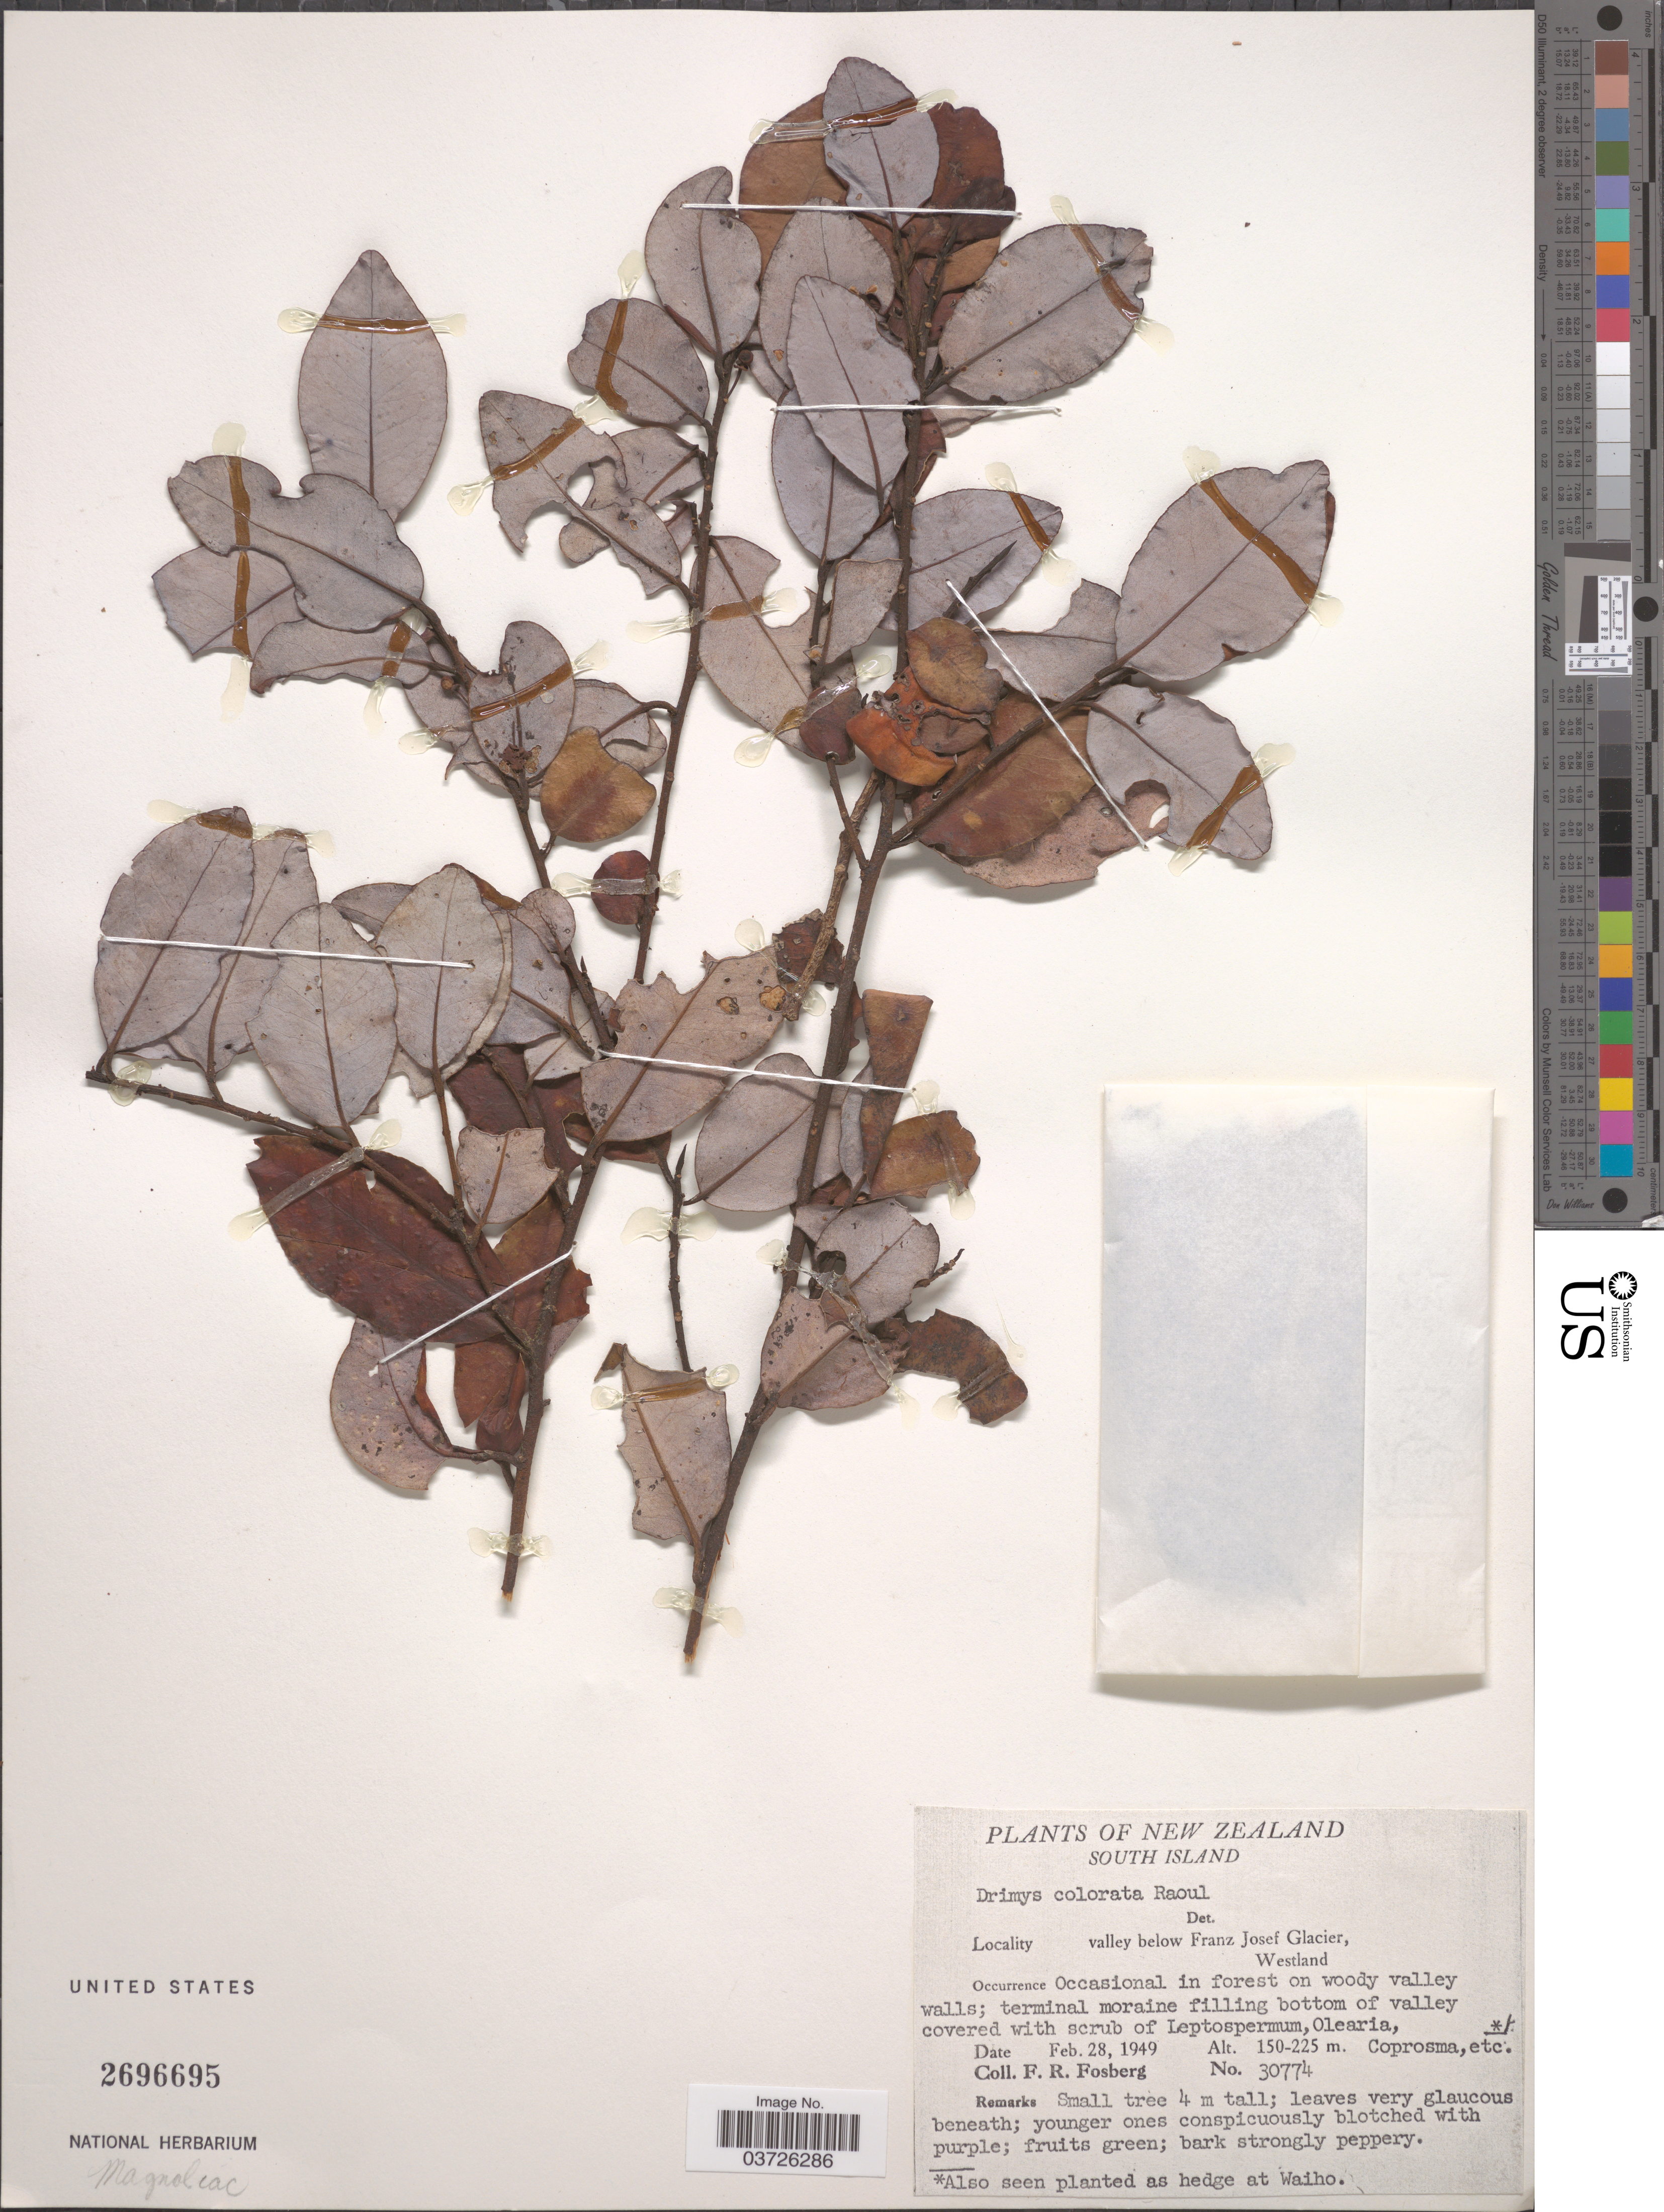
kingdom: Plantae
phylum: Tracheophyta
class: Magnoliopsida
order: Canellales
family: Winteraceae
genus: Pseudowintera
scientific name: Pseudowintera colorata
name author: (Raoul) Dandy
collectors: F. R. Fosberg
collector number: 30774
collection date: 1949-02-28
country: New Zealand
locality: South Island. Valley below Franz Josef Glacier, Westland.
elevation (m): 150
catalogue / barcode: US 2696695